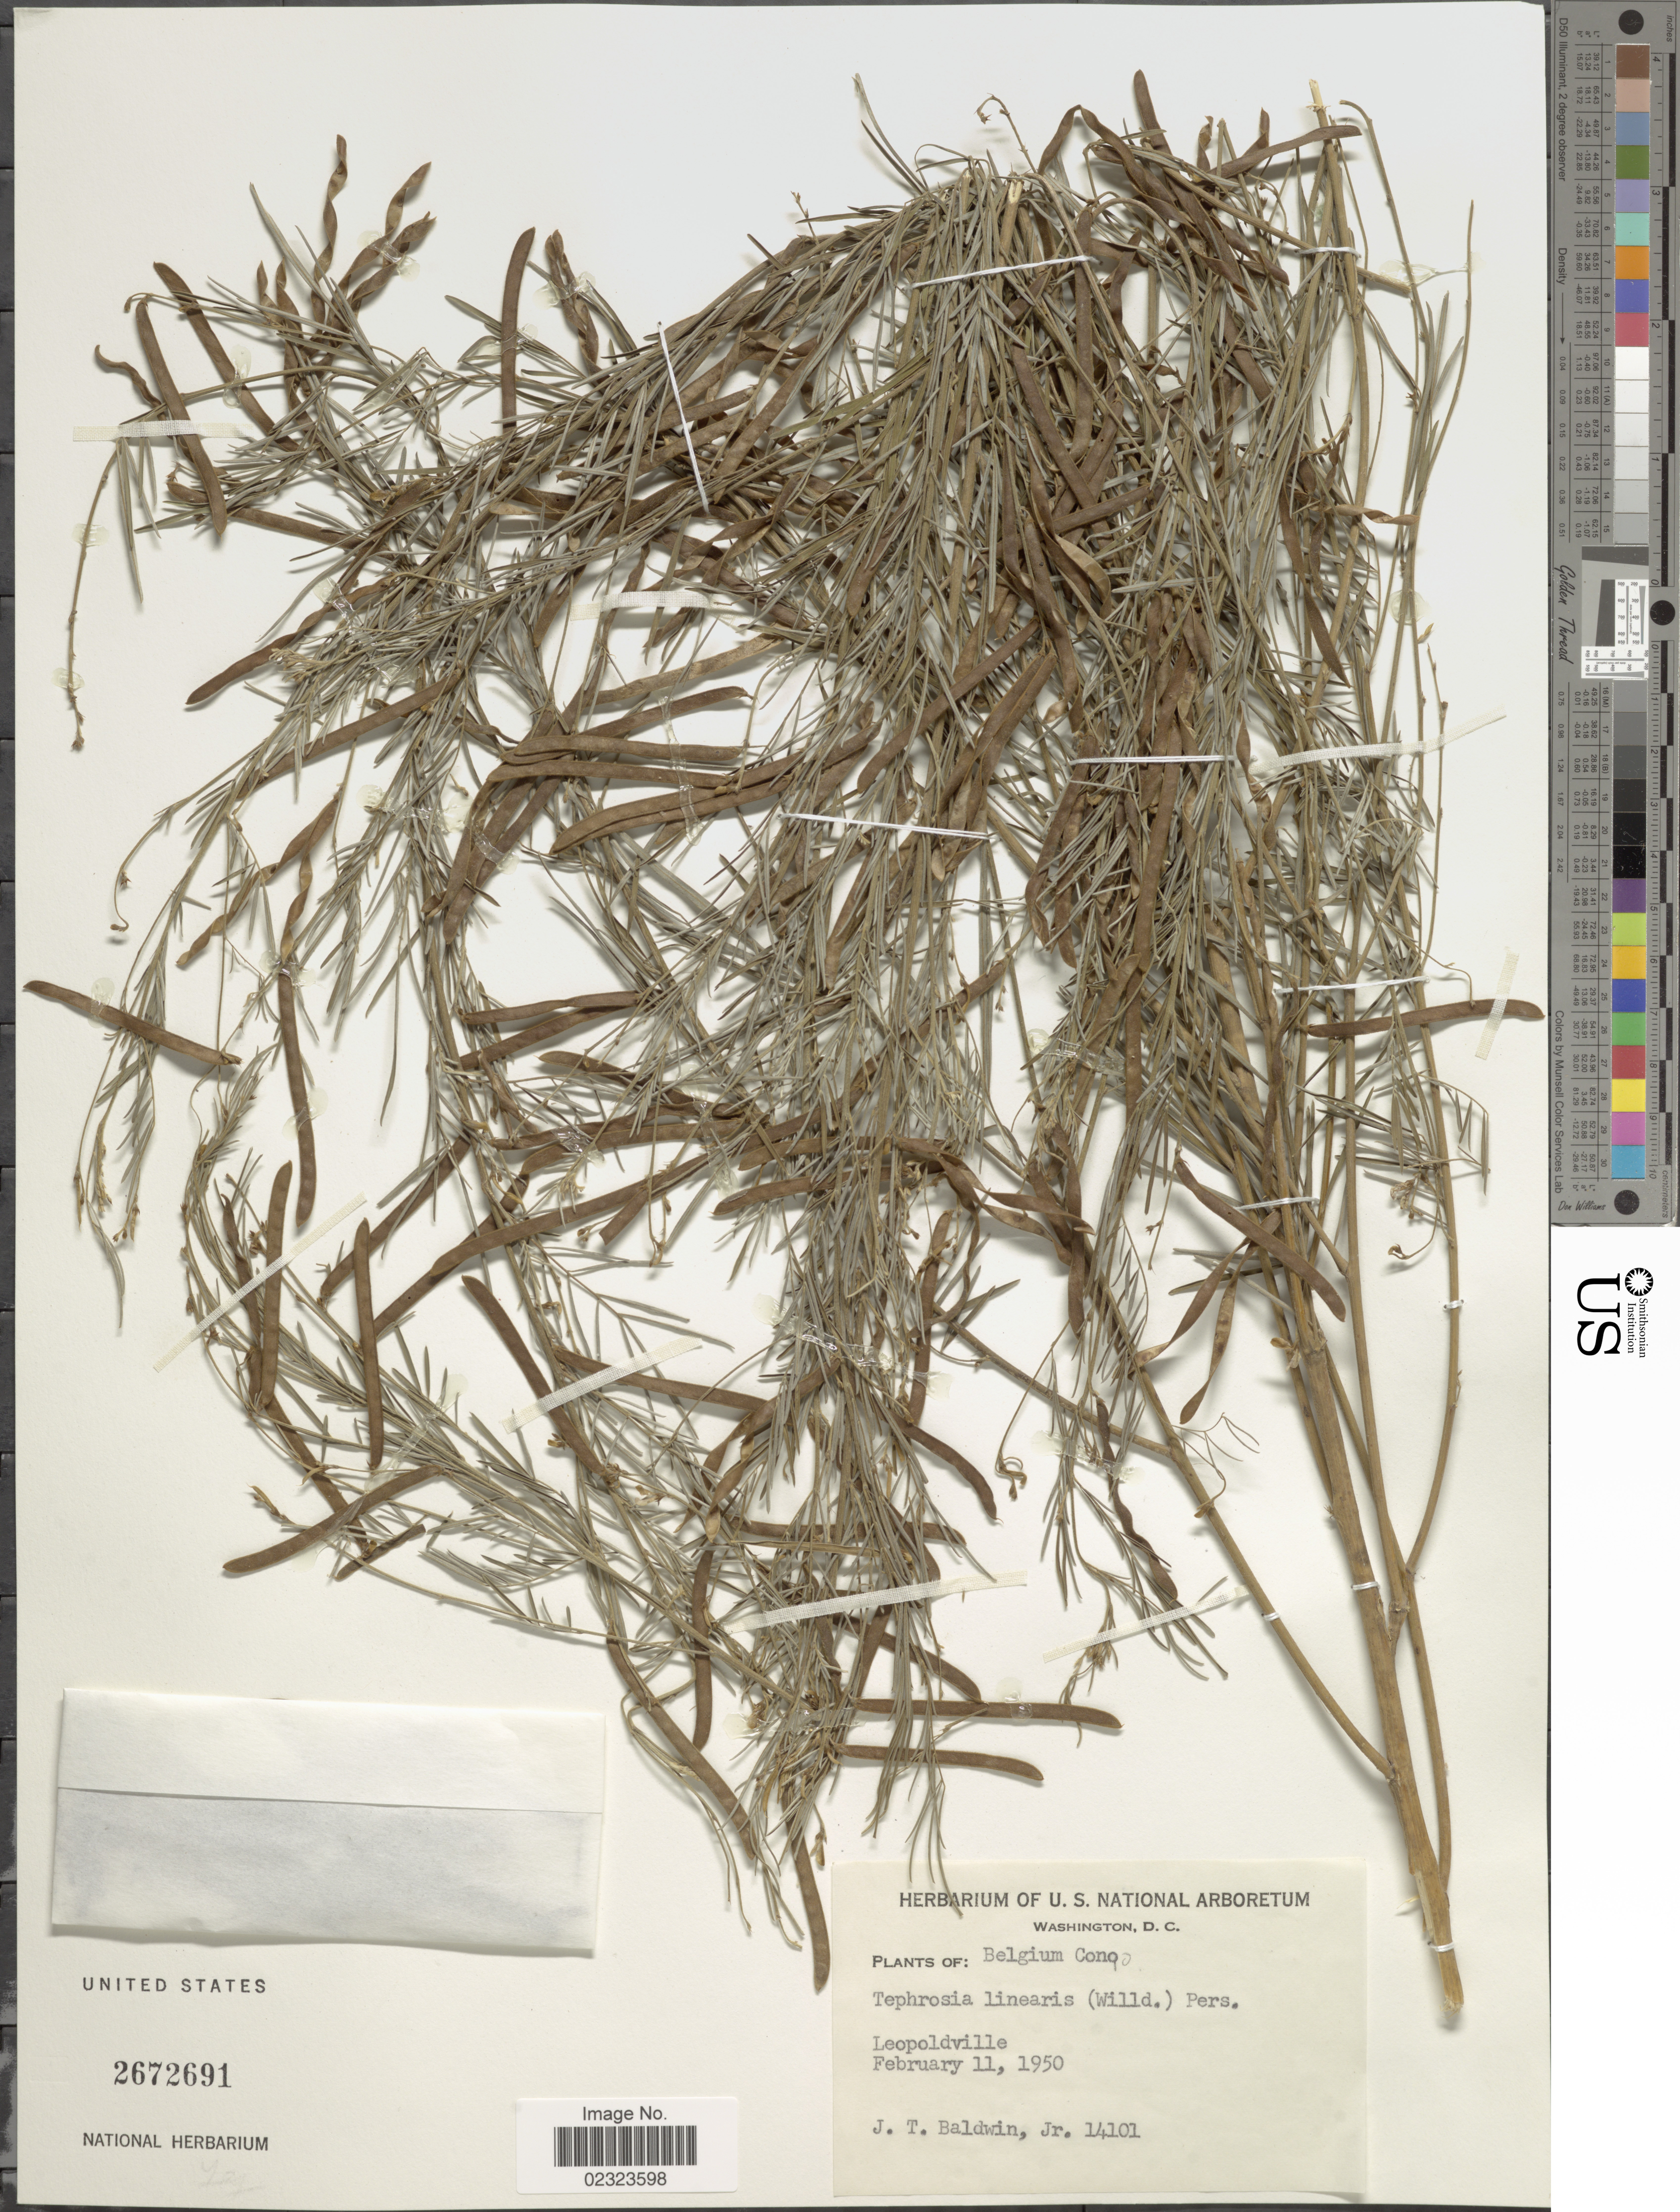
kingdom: Plantae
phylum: Tracheophyta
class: Magnoliopsida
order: Fabales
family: Fabaceae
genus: Tephrosia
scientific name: Tephrosia linearis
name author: (Willd.) Pers.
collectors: J. T. Baldwin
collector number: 14101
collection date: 1950-02-11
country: Congo, Democratic Republic of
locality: Belgian Congo, Leopoldville.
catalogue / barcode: US 2672691